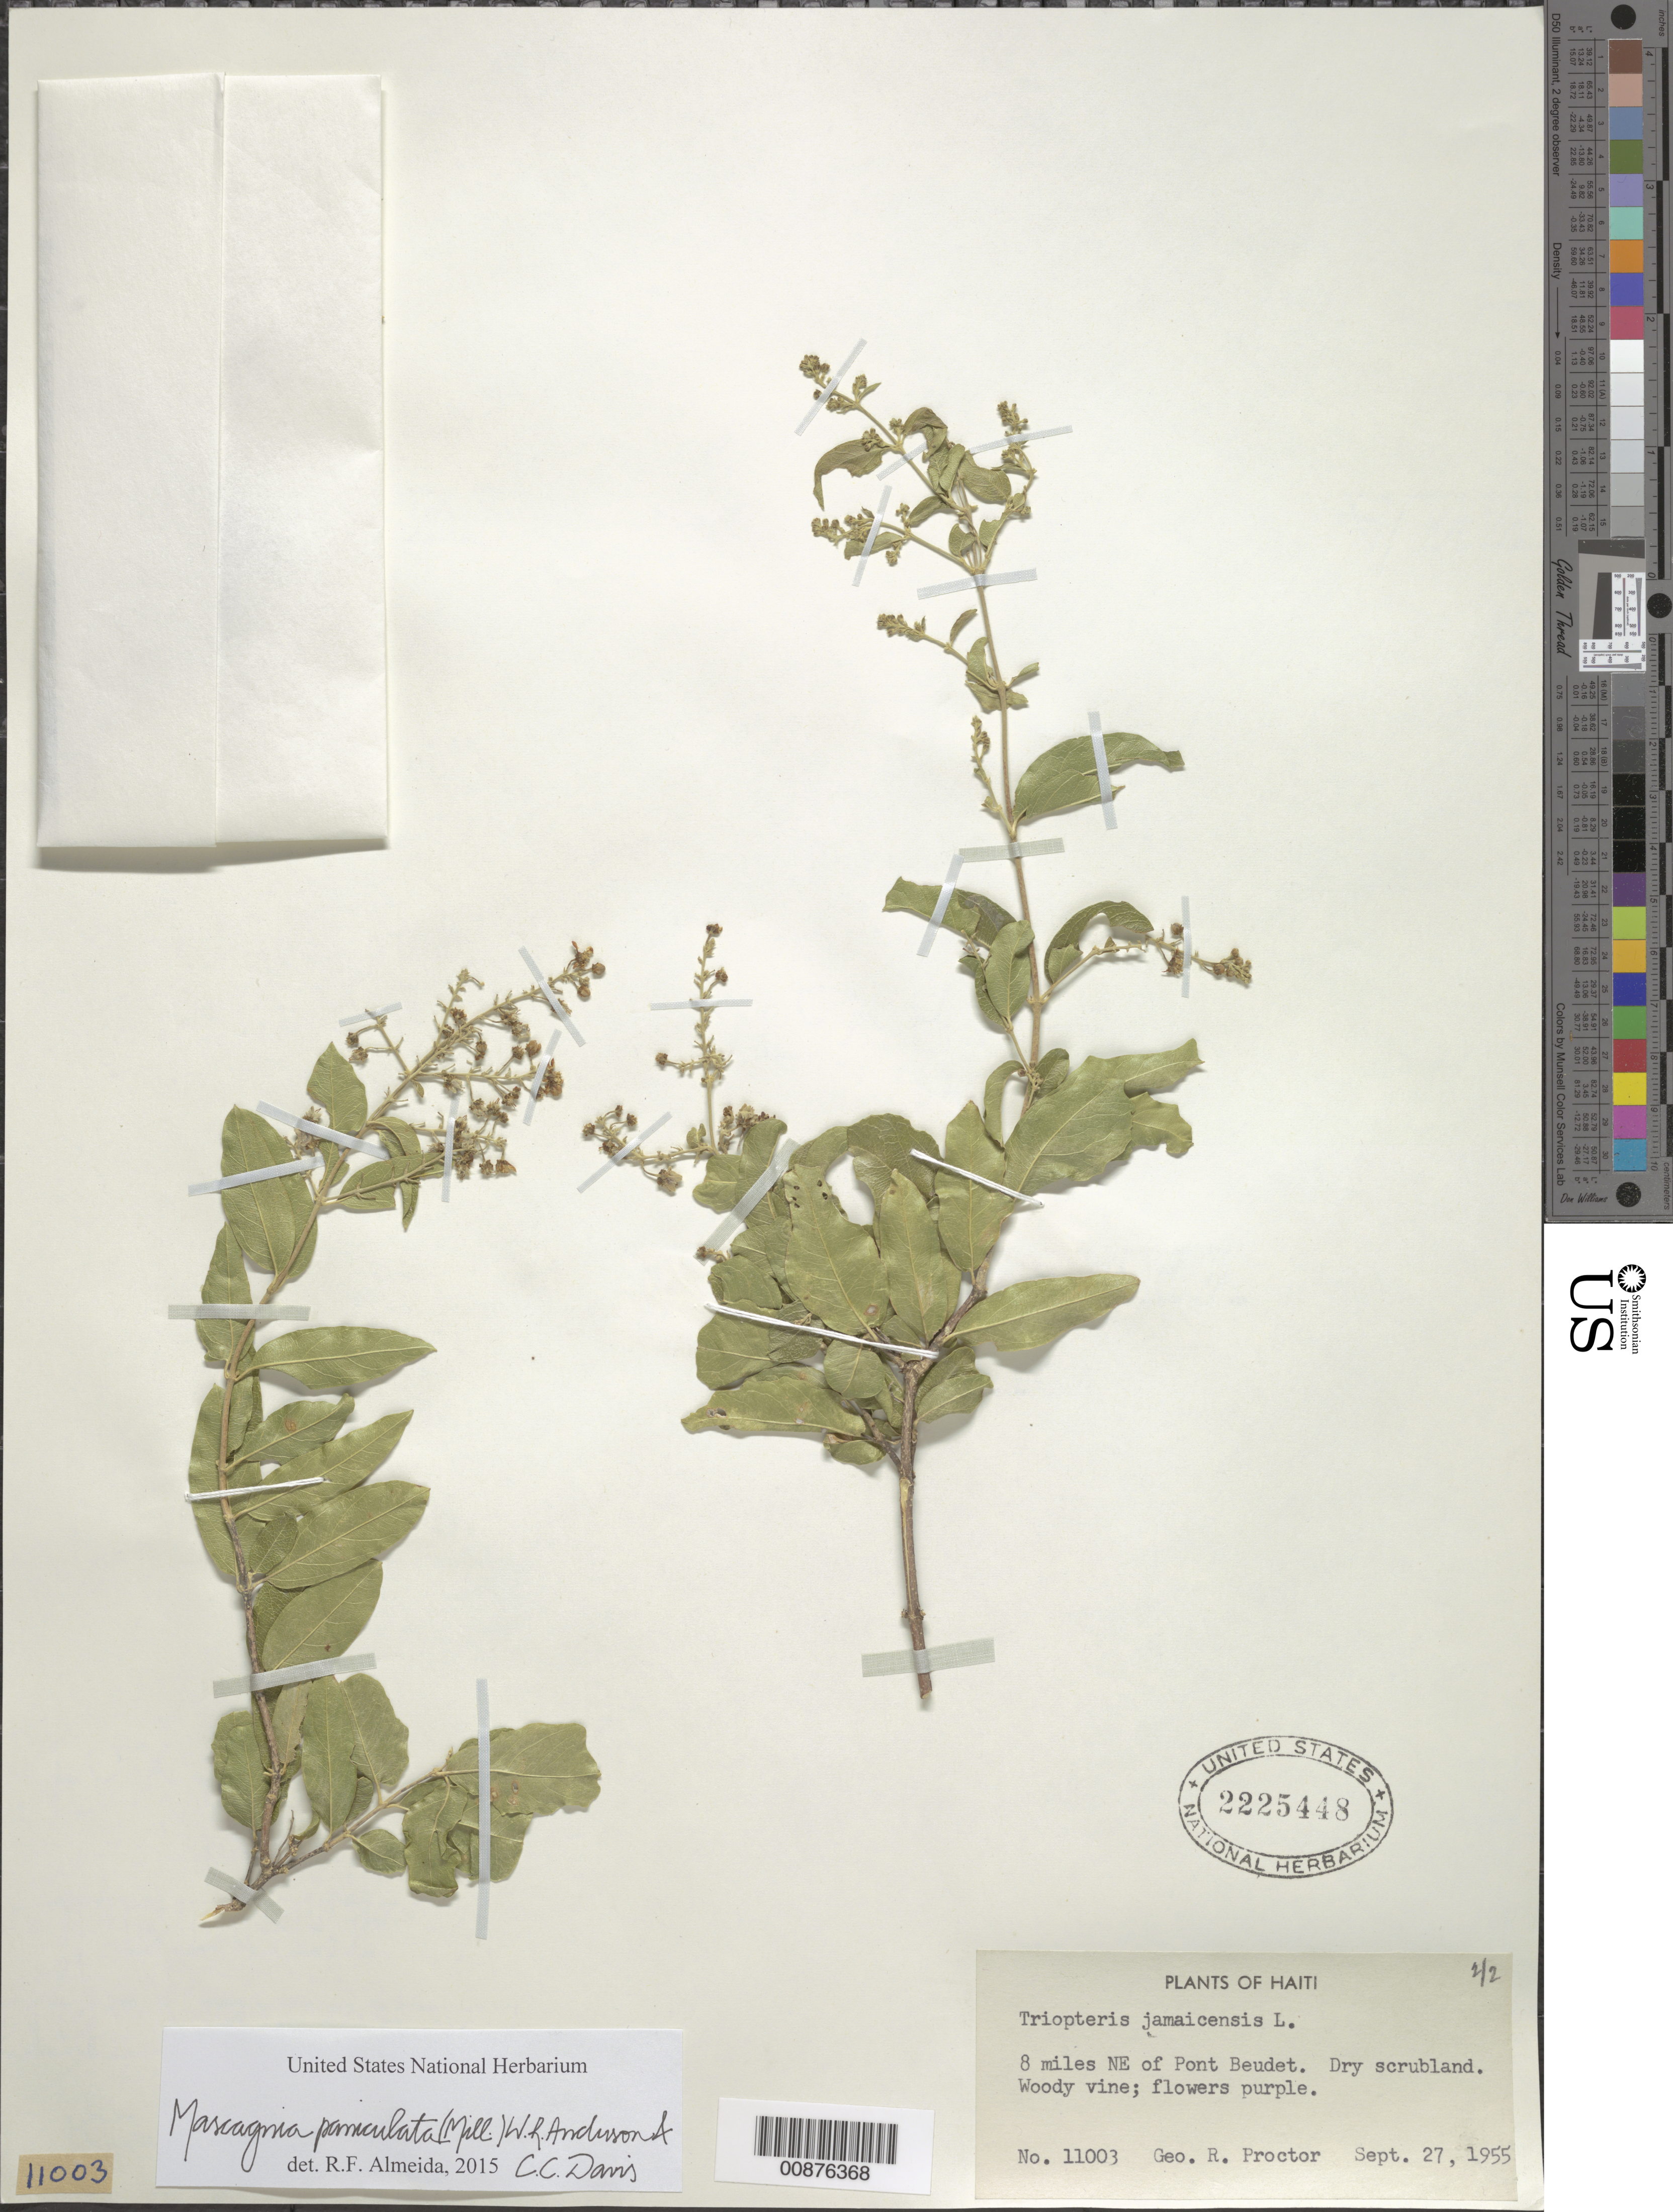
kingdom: Plantae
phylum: Tracheophyta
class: Magnoliopsida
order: Malpighiales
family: Malpighiaceae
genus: Mascagnia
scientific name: Mascagnia paniculata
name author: (Mill.) W.R. Anderson & C. Davis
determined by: De Almeida, R. F., (HUEFS), Universidade Estadual de Feira de Santana (BRAZIL)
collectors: G. R. Proctor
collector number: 11003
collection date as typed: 27 Sep 1955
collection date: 1955-09-27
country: Haiti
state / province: Ouest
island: Hispaniola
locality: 8 miles NE of Pont Beudet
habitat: Dry scrubland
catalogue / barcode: US 2225448